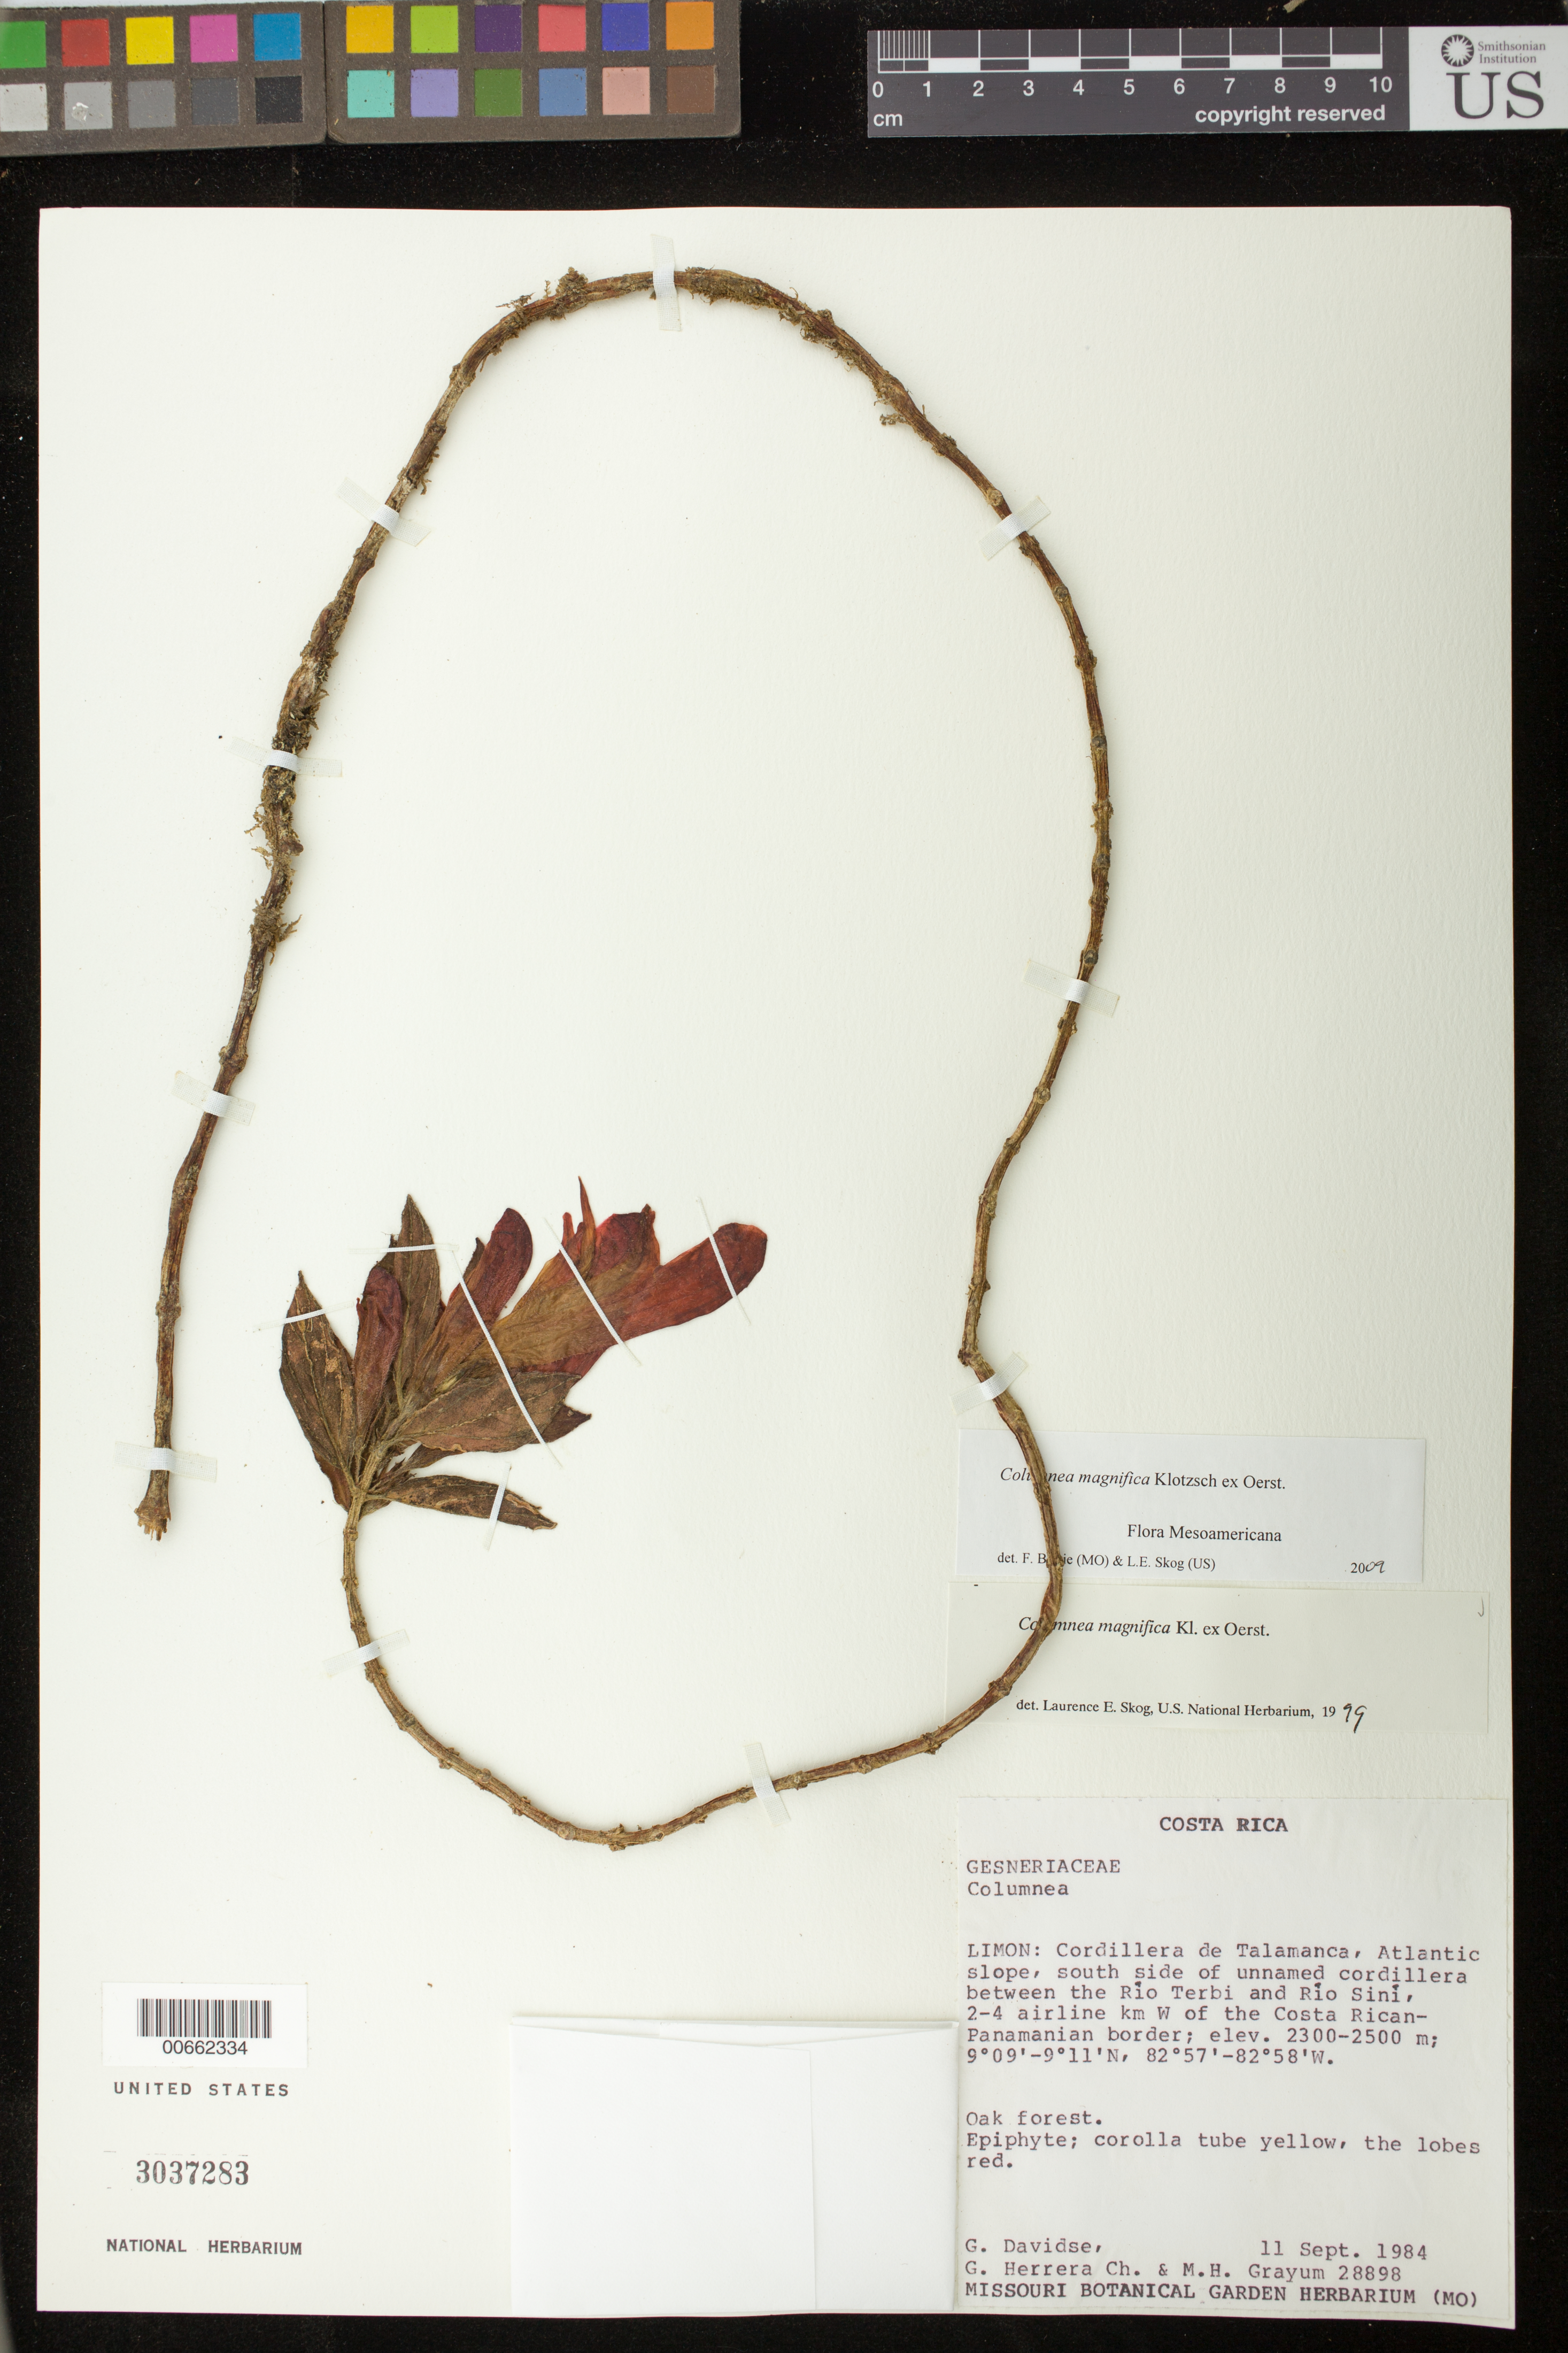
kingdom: Plantae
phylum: Tracheophyta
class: Magnoliopsida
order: Lamiales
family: Gesneriaceae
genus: Columnea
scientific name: Columnea magnifica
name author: Klotzsch ex Oerst.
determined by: Skog, Laurence E.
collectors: G. Davidse, G. Herrera Ch. & M. H. Grayum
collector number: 28898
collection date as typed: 11 Sep 1984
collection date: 1984-09-11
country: Costa Rica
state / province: Limón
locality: Cordillera de Talamanca, Atlantic slope, south side of unnamed cordillera between the Rio Terbi and Rio Siní, 2-4 airline km W of the Costa Rican-Panamanian border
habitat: Oak forest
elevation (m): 2300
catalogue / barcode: US 3037283